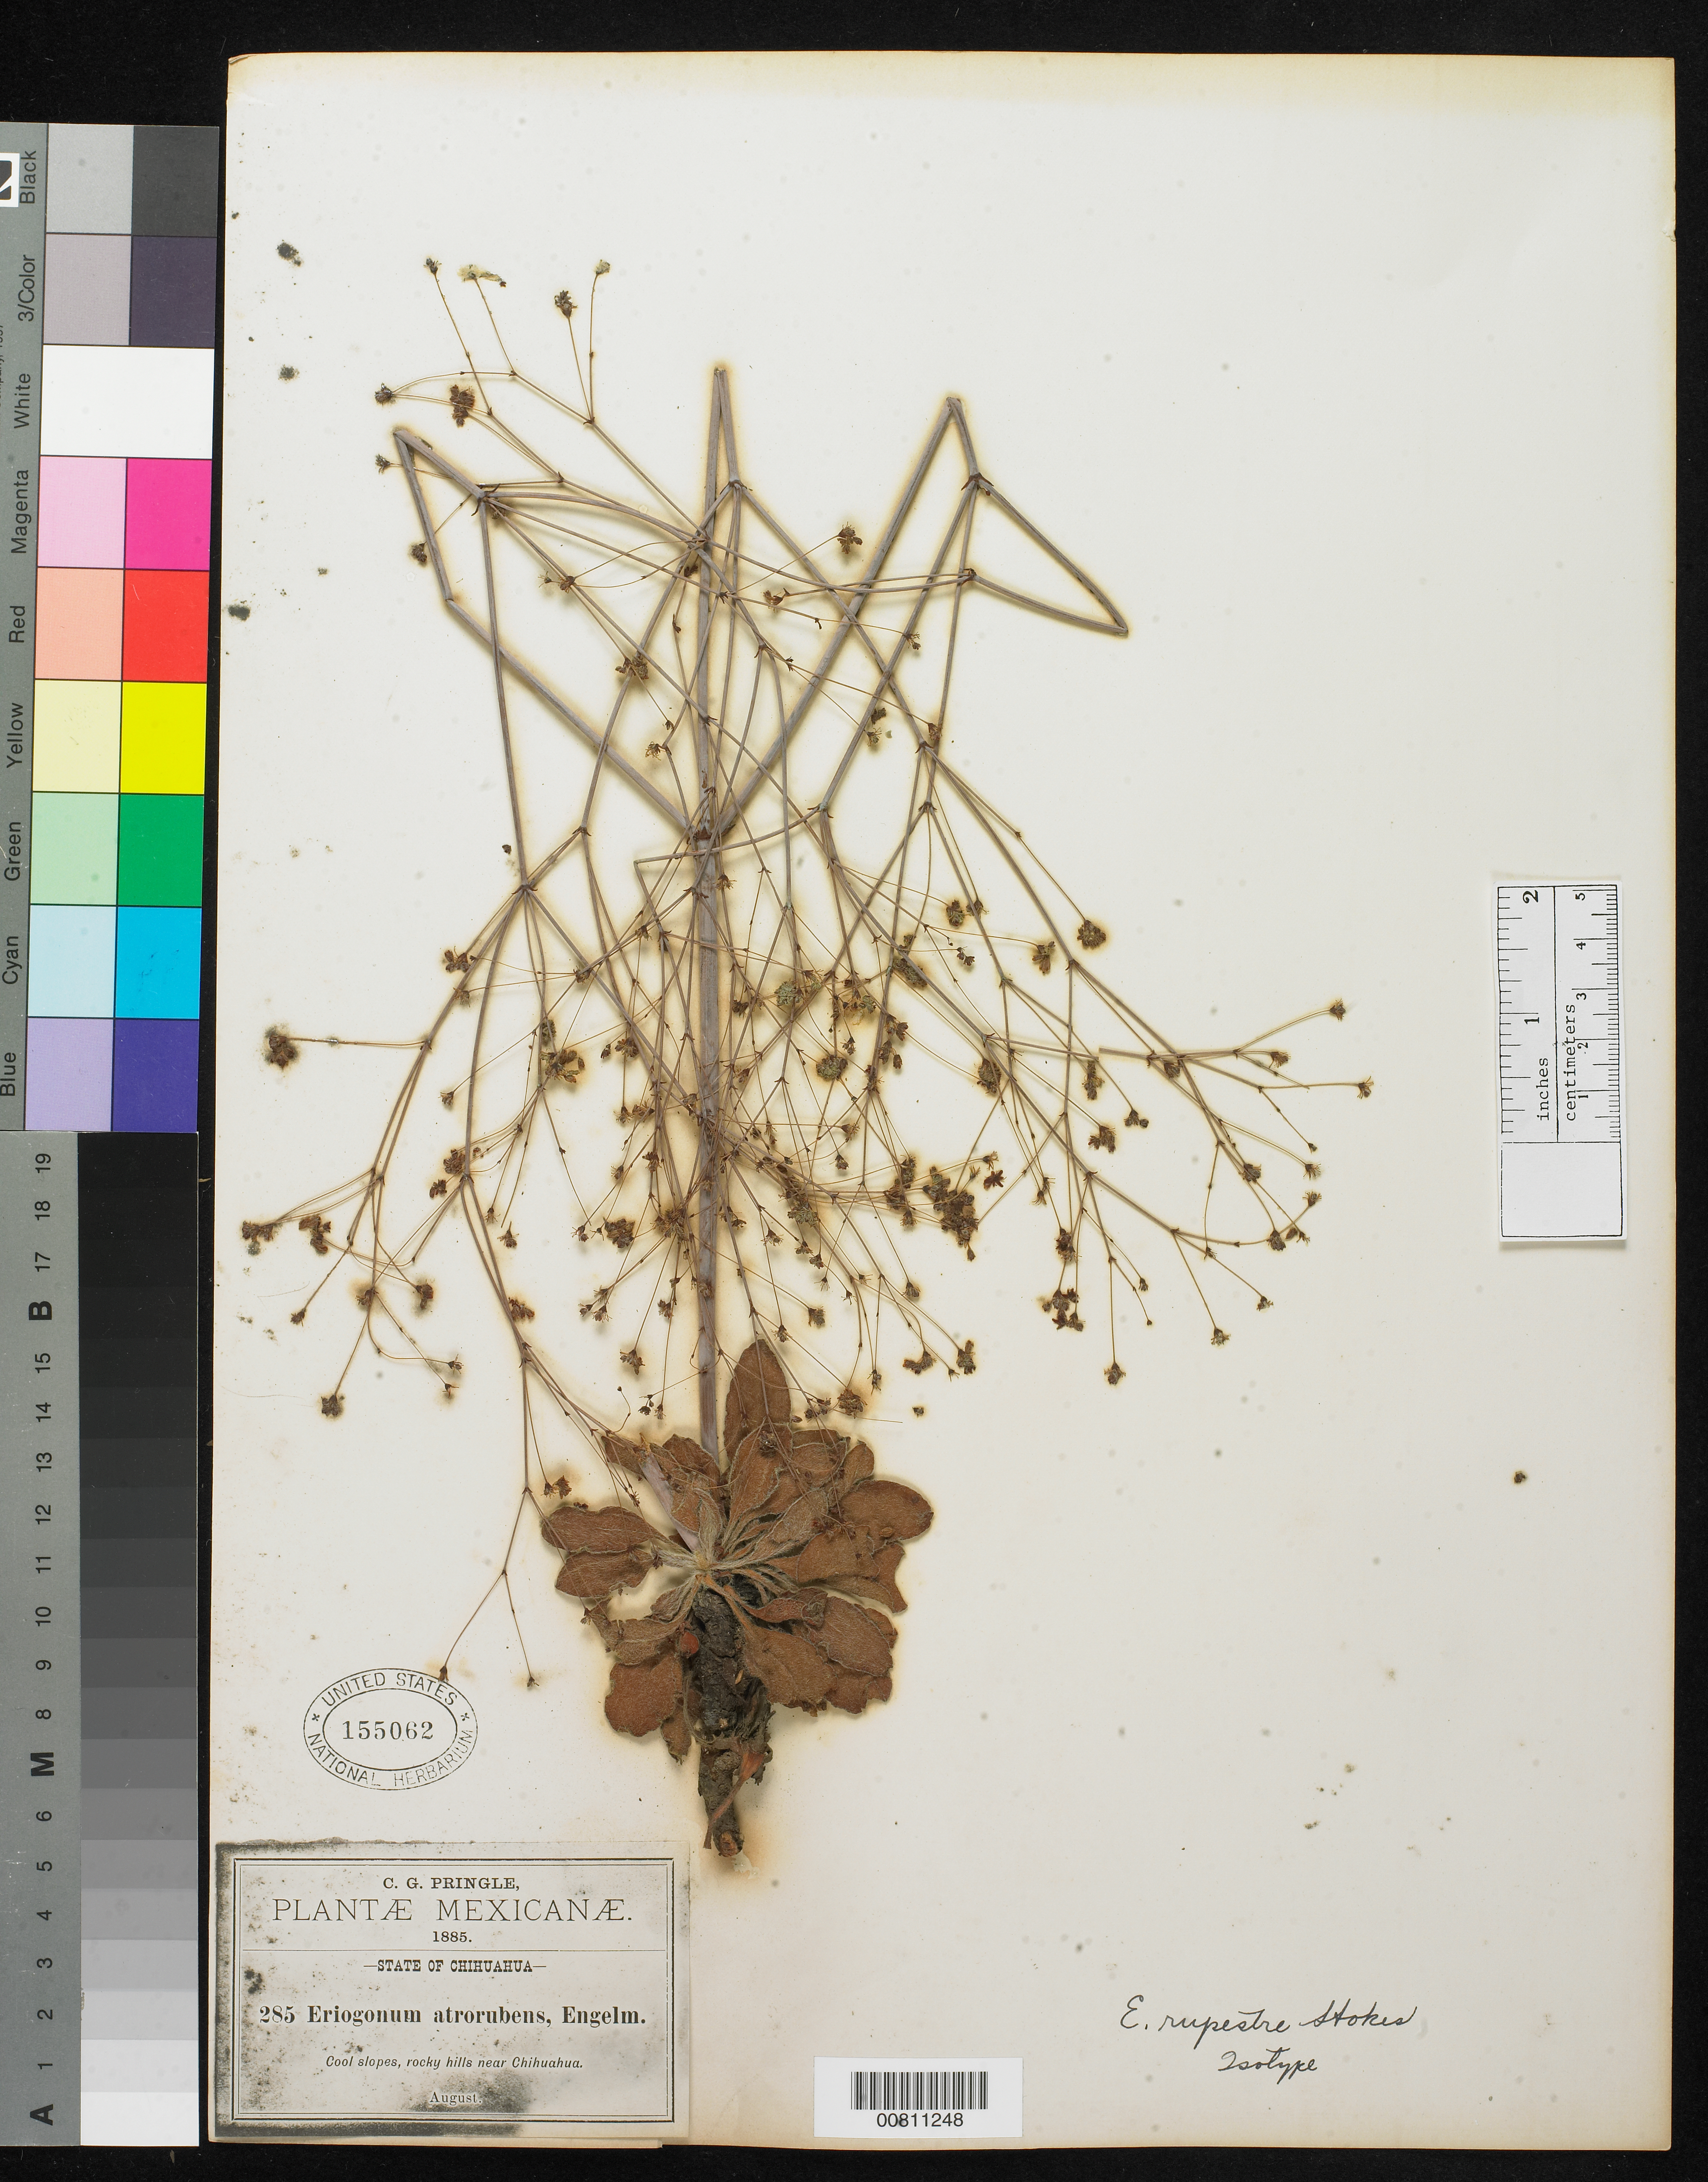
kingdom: Plantae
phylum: Tracheophyta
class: Magnoliopsida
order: Caryophyllales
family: Polygonaceae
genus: Eriogonum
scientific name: Eriogonum rupestre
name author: S. Stokes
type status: Isotype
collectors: C. G. Pringle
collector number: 285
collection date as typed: Aug 1885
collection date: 1885-08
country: Mexico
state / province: Chihuahua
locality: Cool slopes, rocky hills near Chihuahua.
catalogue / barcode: US 155062